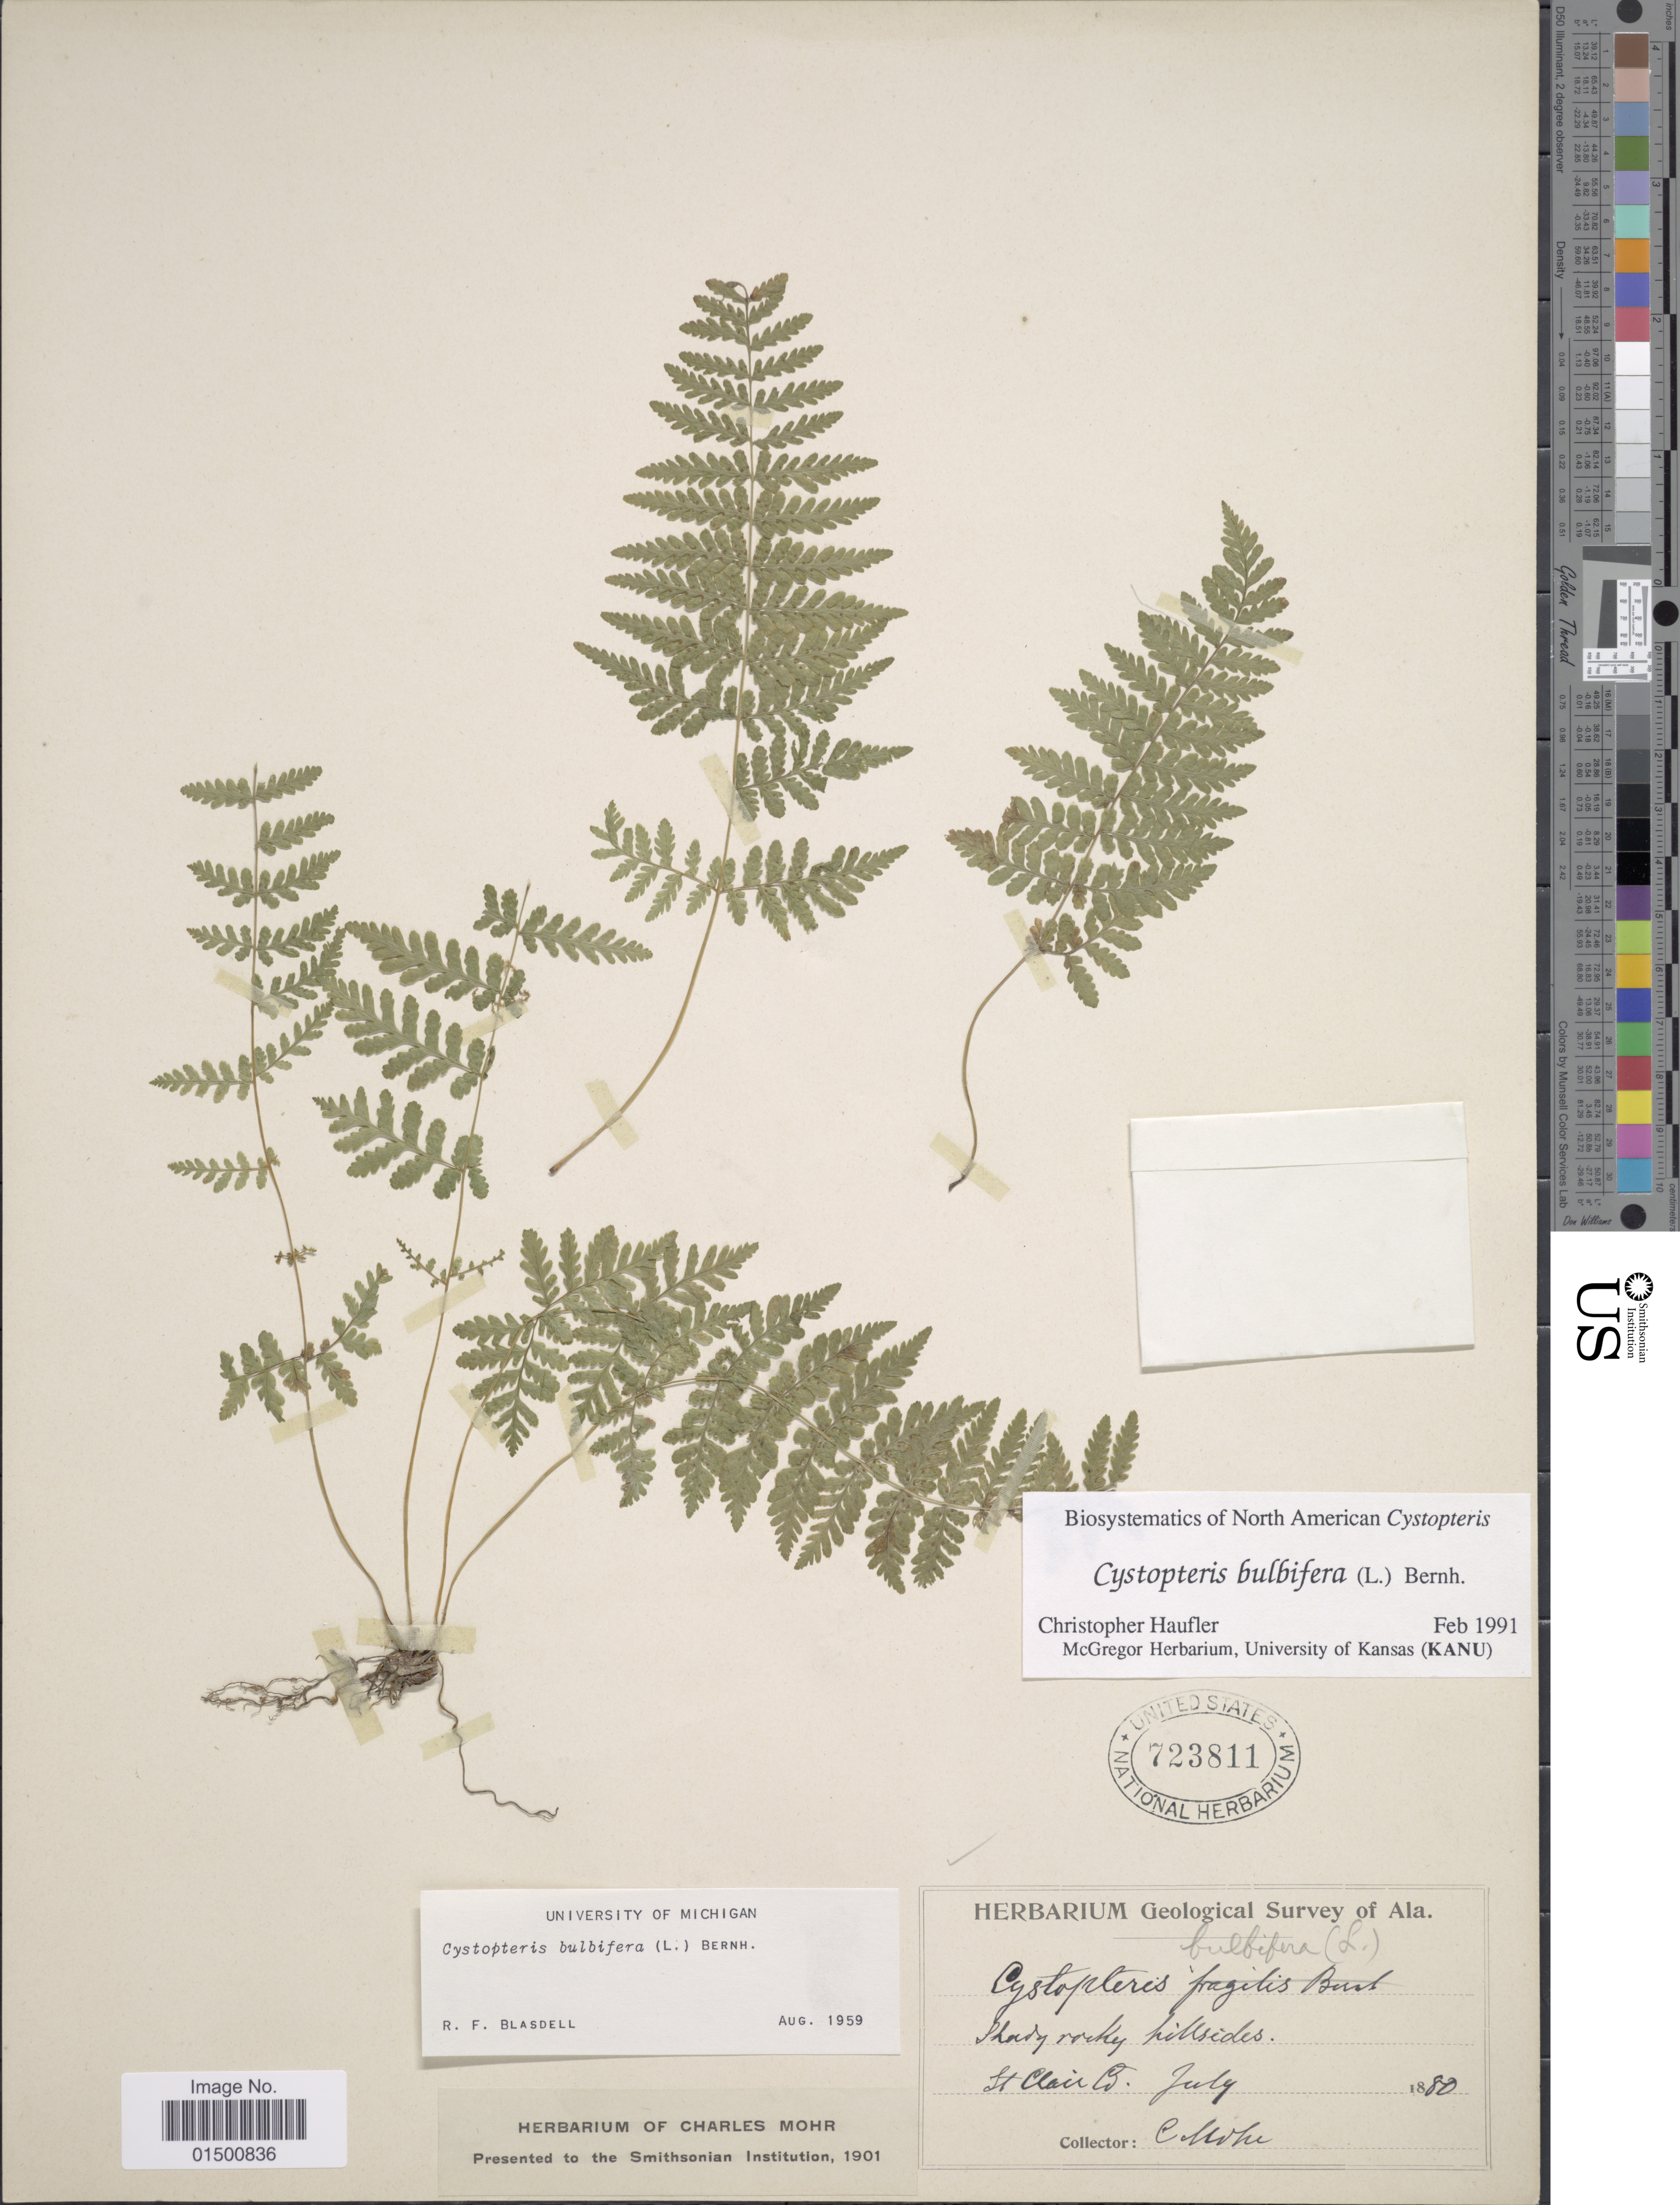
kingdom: Plantae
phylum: Tracheophyta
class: Polypodiopsida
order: Polypodiales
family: Cystopteridaceae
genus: Cystopteris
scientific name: Cystopteris bulbifera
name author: (L.) Bernh.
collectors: C. T. Mohr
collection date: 1880-07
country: United States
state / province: Alabama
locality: St. Clair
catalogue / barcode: US 723811